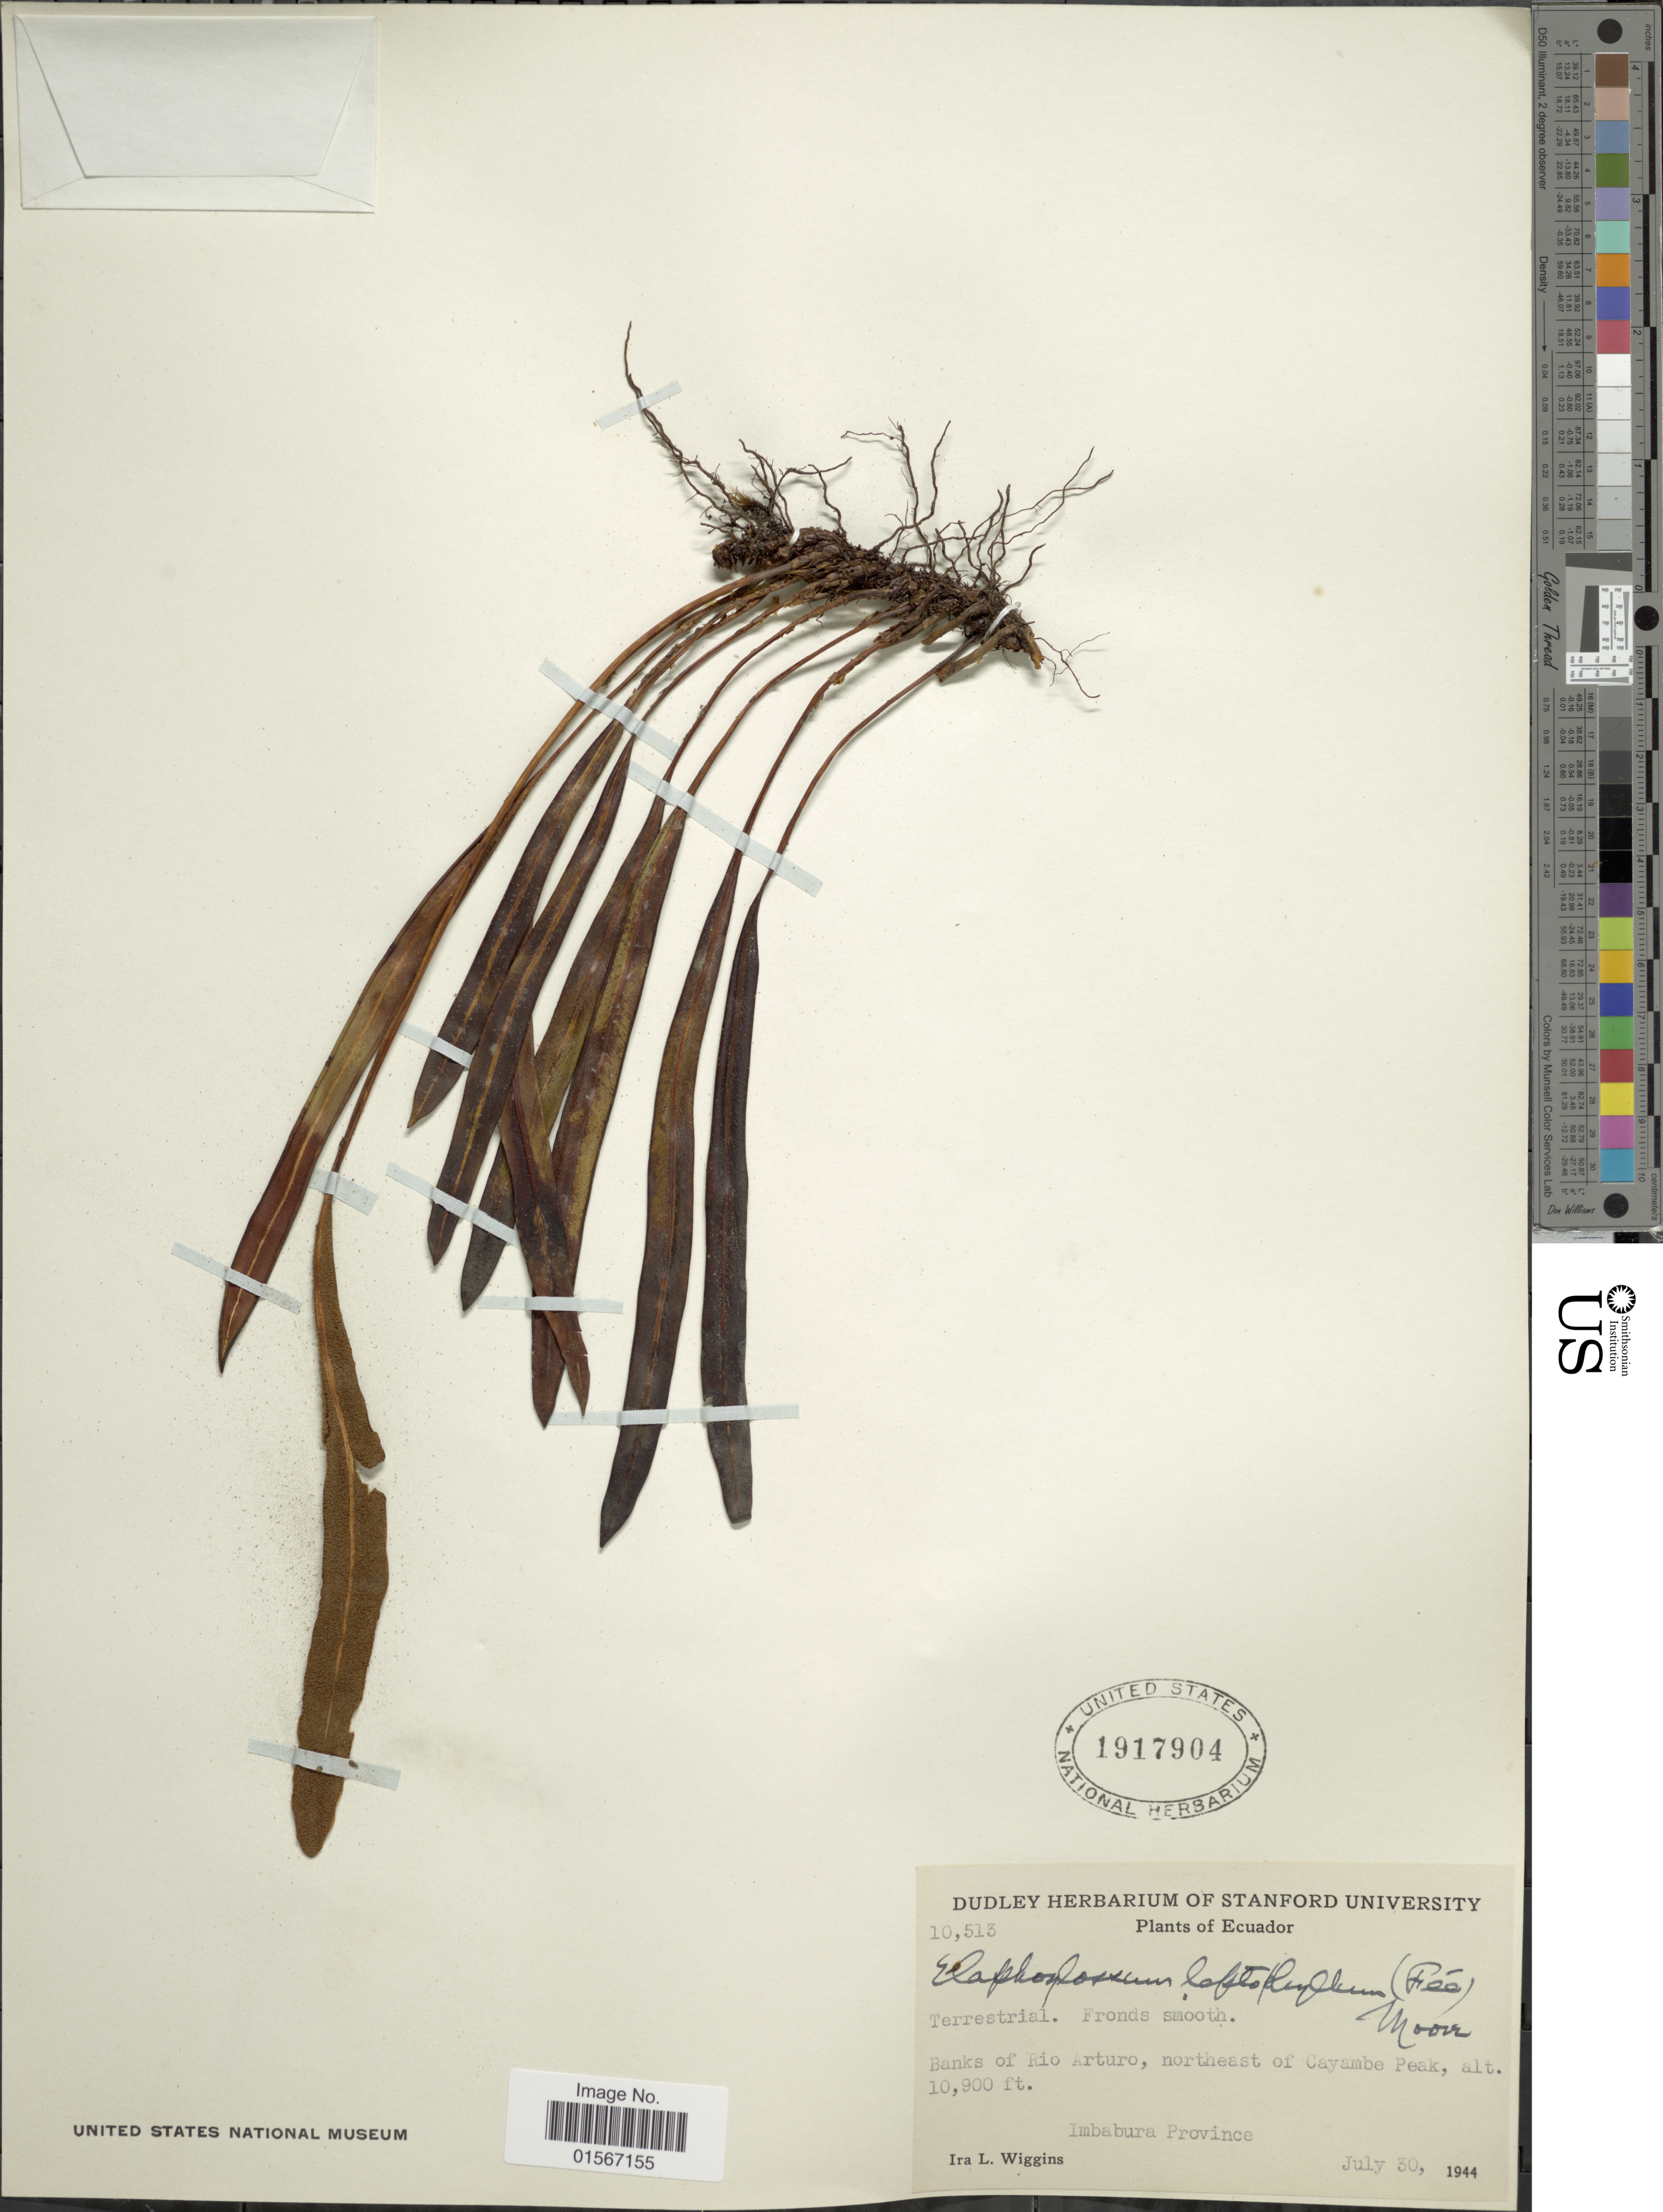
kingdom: Plantae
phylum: Tracheophyta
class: Polypodiopsida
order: Polypodiales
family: Dryopteridaceae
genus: Elaphoglossum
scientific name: Elaphoglossum minutum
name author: (Pohl ex Fée) T. Moore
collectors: I. L. Wiggins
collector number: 10513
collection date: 1944-07-30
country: Ecuador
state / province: Imbabura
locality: Ecuador, banks of Rio Arturo, northeast of Cayambe Peak. Imbabura Province.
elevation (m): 3322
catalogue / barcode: US 1917904